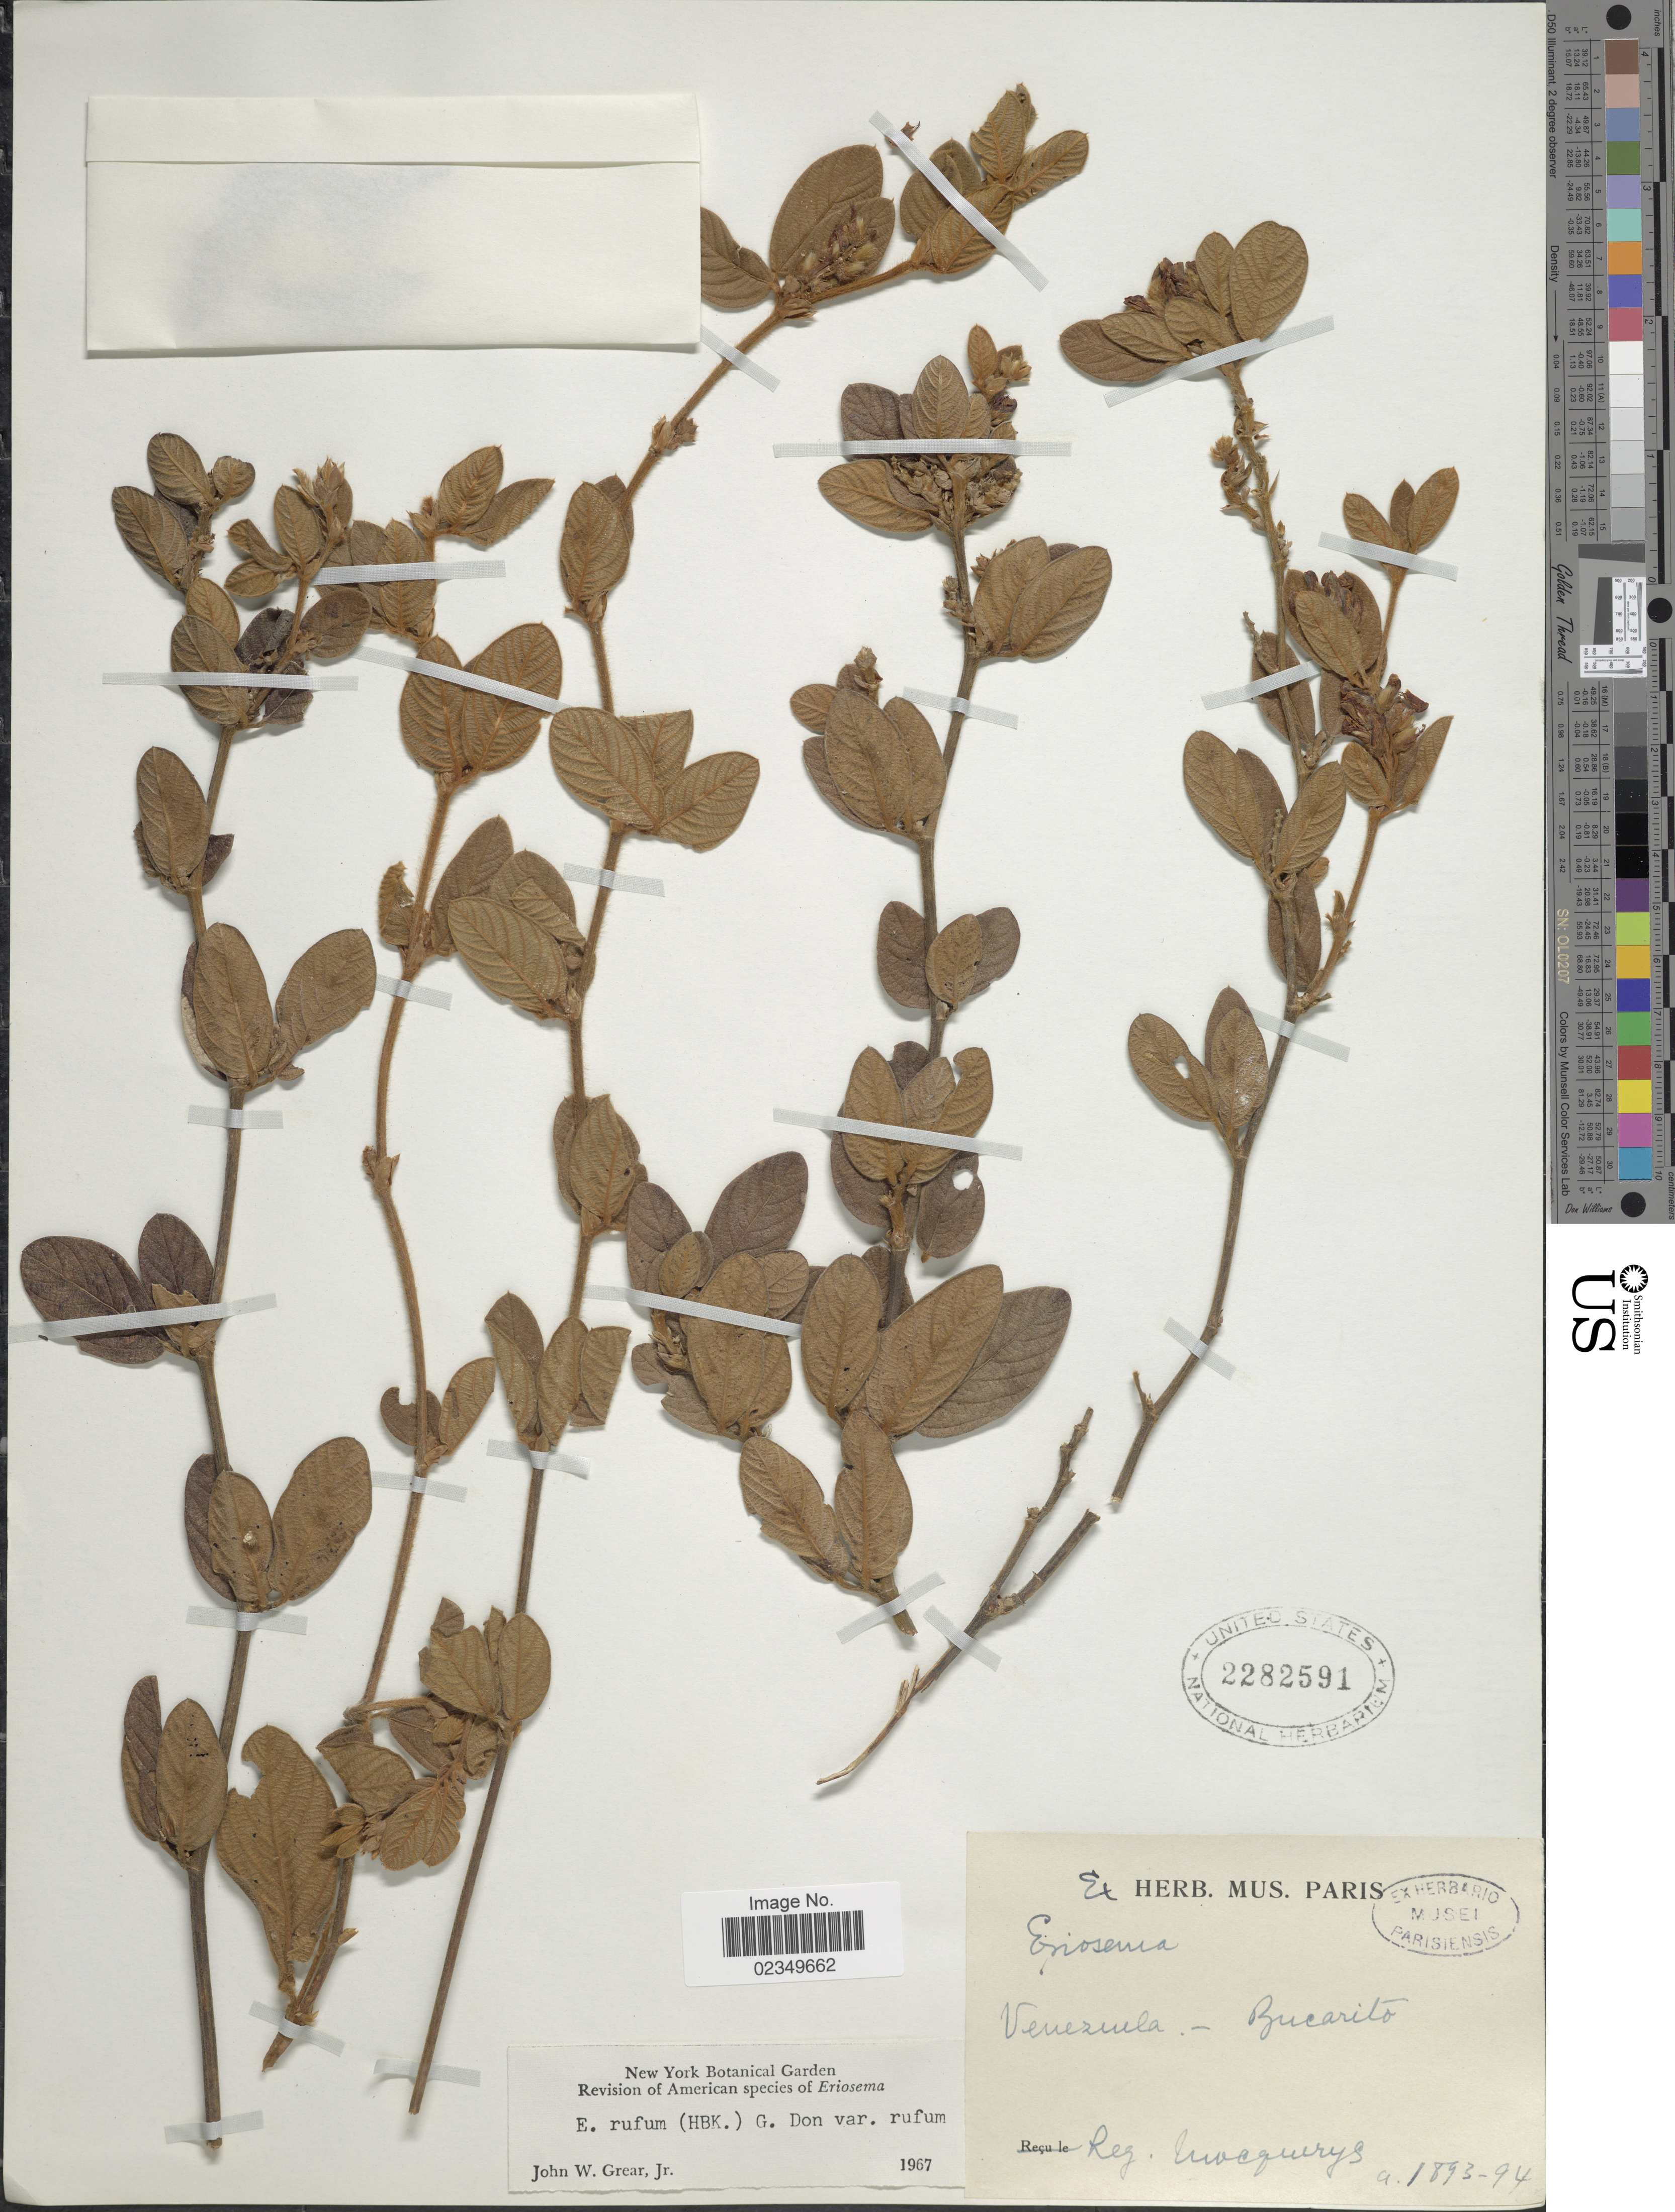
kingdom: Plantae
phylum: Tracheophyta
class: Magnoliopsida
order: Fabales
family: Fabaceae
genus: Eriosema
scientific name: Eriosema rufum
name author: (Kunth) G. Don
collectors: A. Mocquerys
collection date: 1893/1894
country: Venezuela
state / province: Lara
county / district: Morán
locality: Bucarito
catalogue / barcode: US 2282591